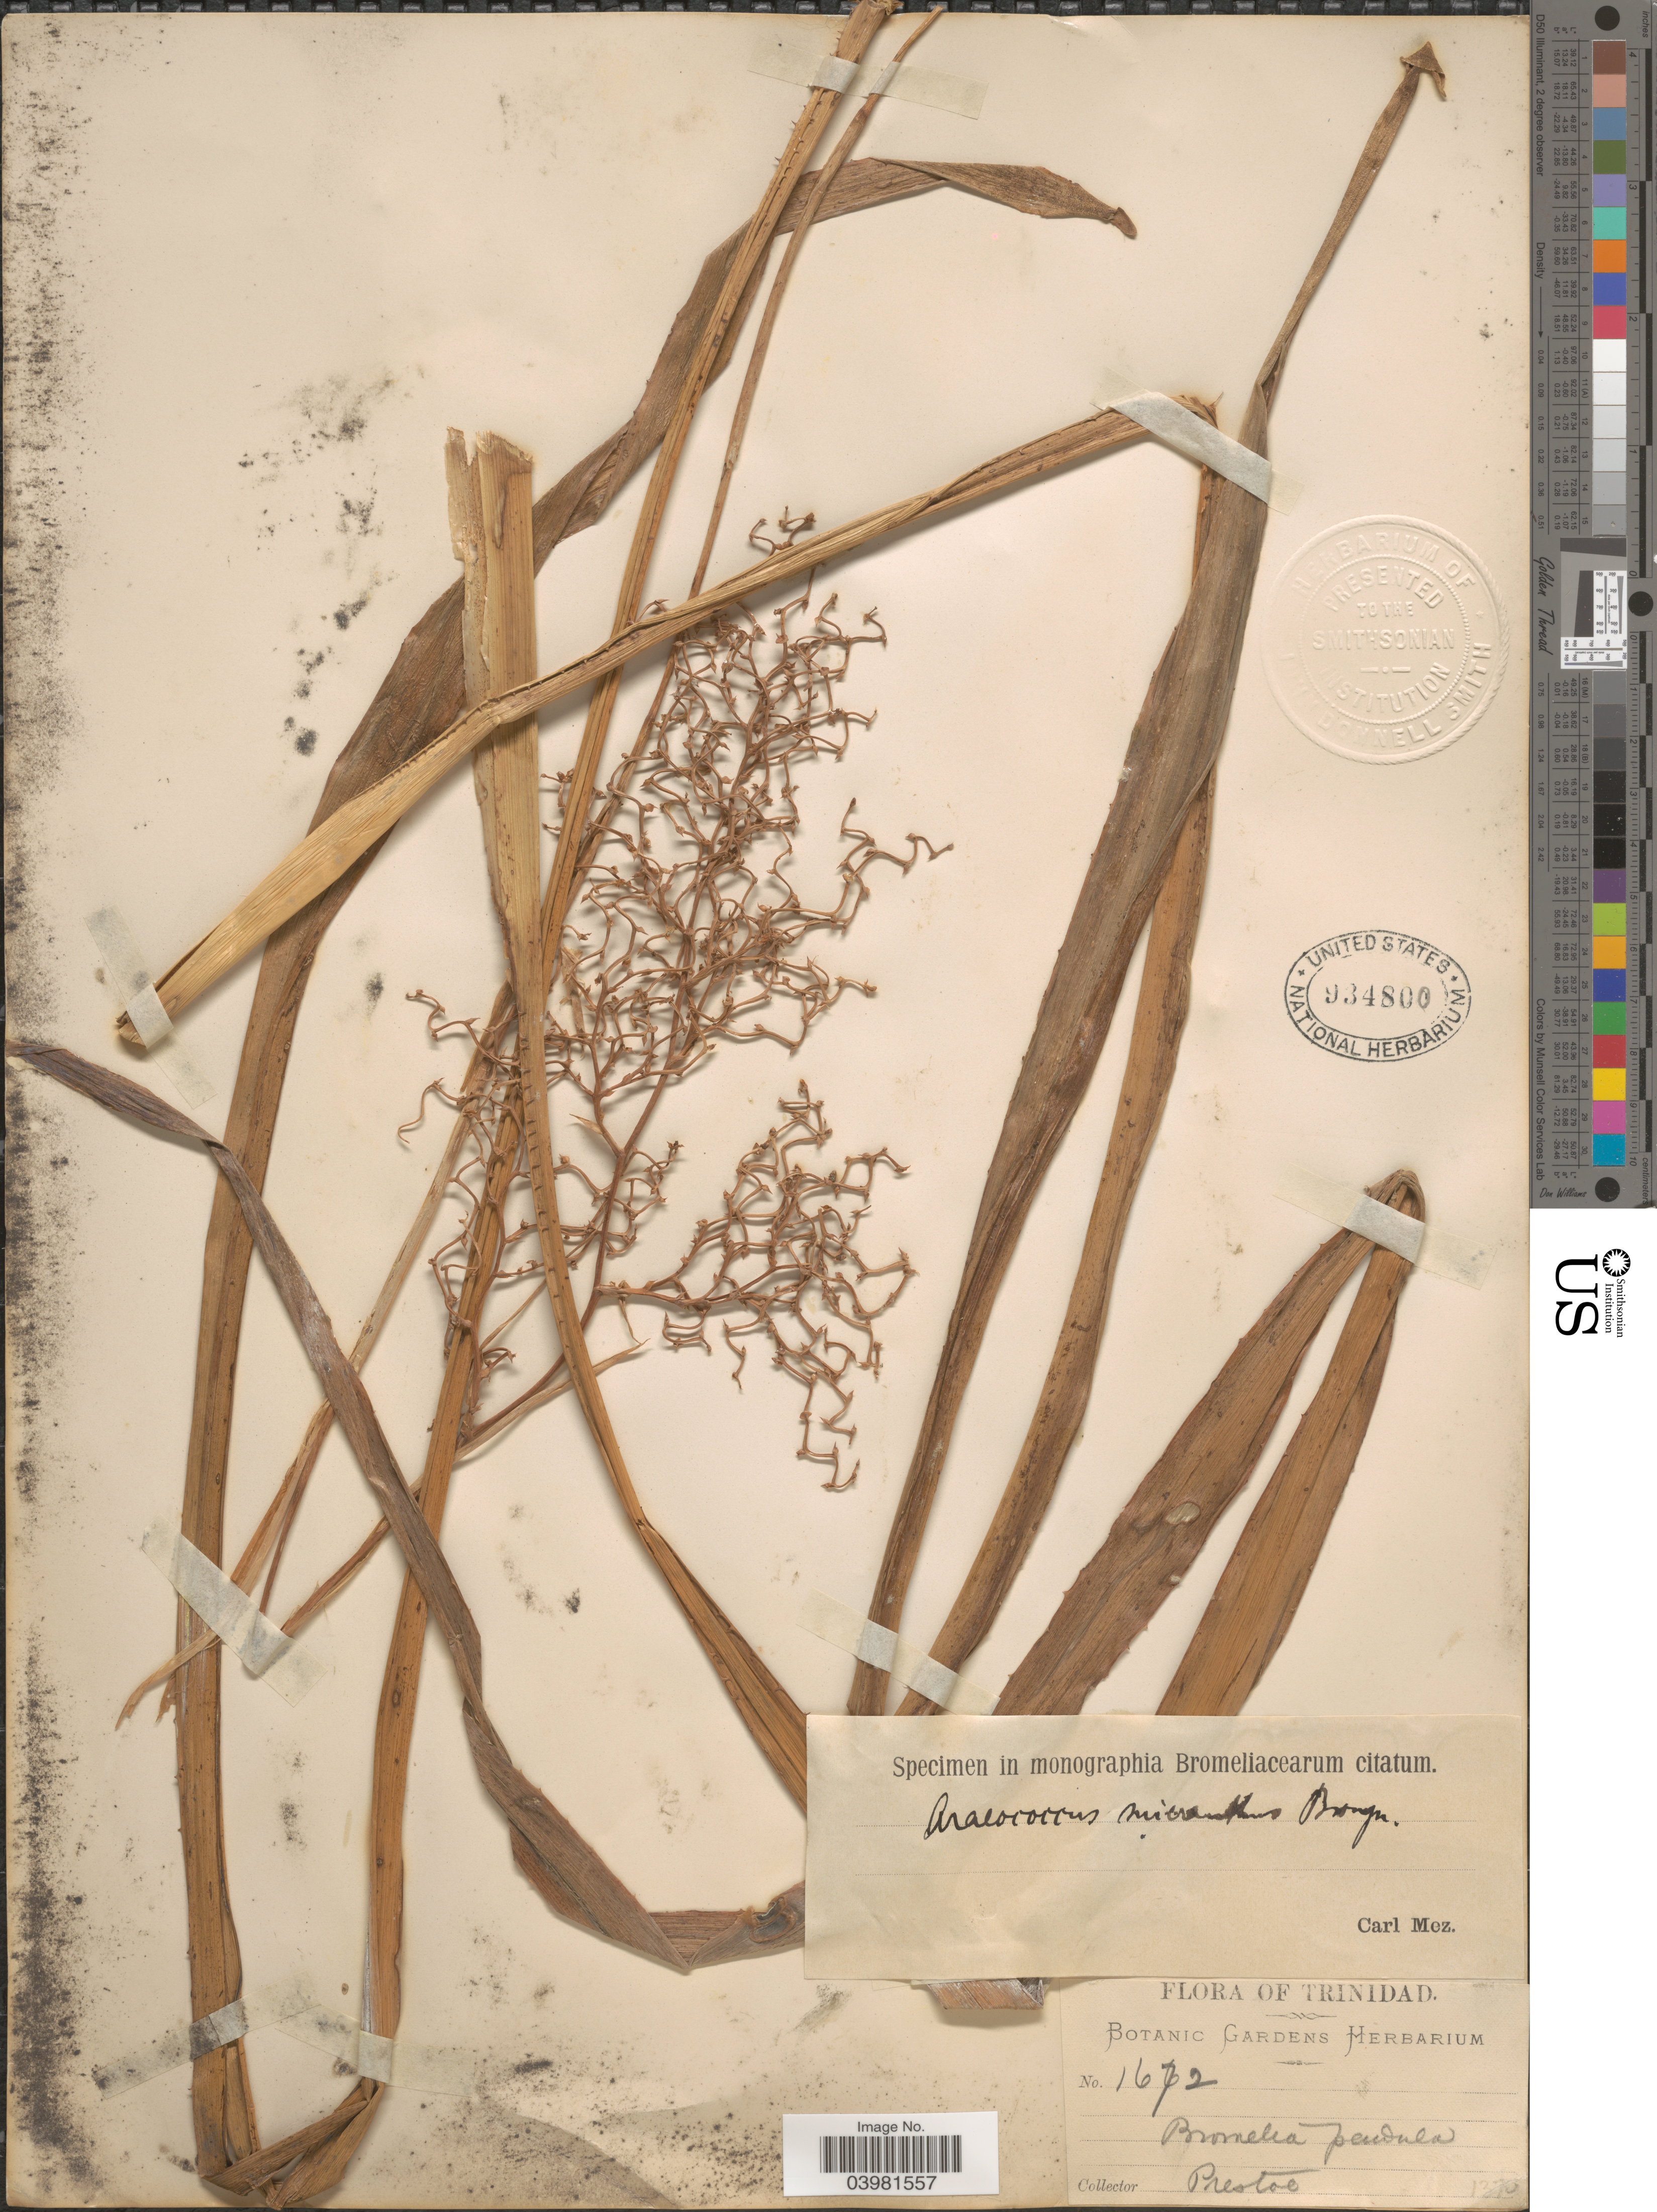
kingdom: Plantae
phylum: Tracheophyta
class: Liliopsida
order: Poales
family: Bromeliaceae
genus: Araeococcus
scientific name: Araeococcus micranthus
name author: Brongn.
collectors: Prestoe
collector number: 1672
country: Trinidad and Tobago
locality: Trinidad.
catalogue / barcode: US 934800